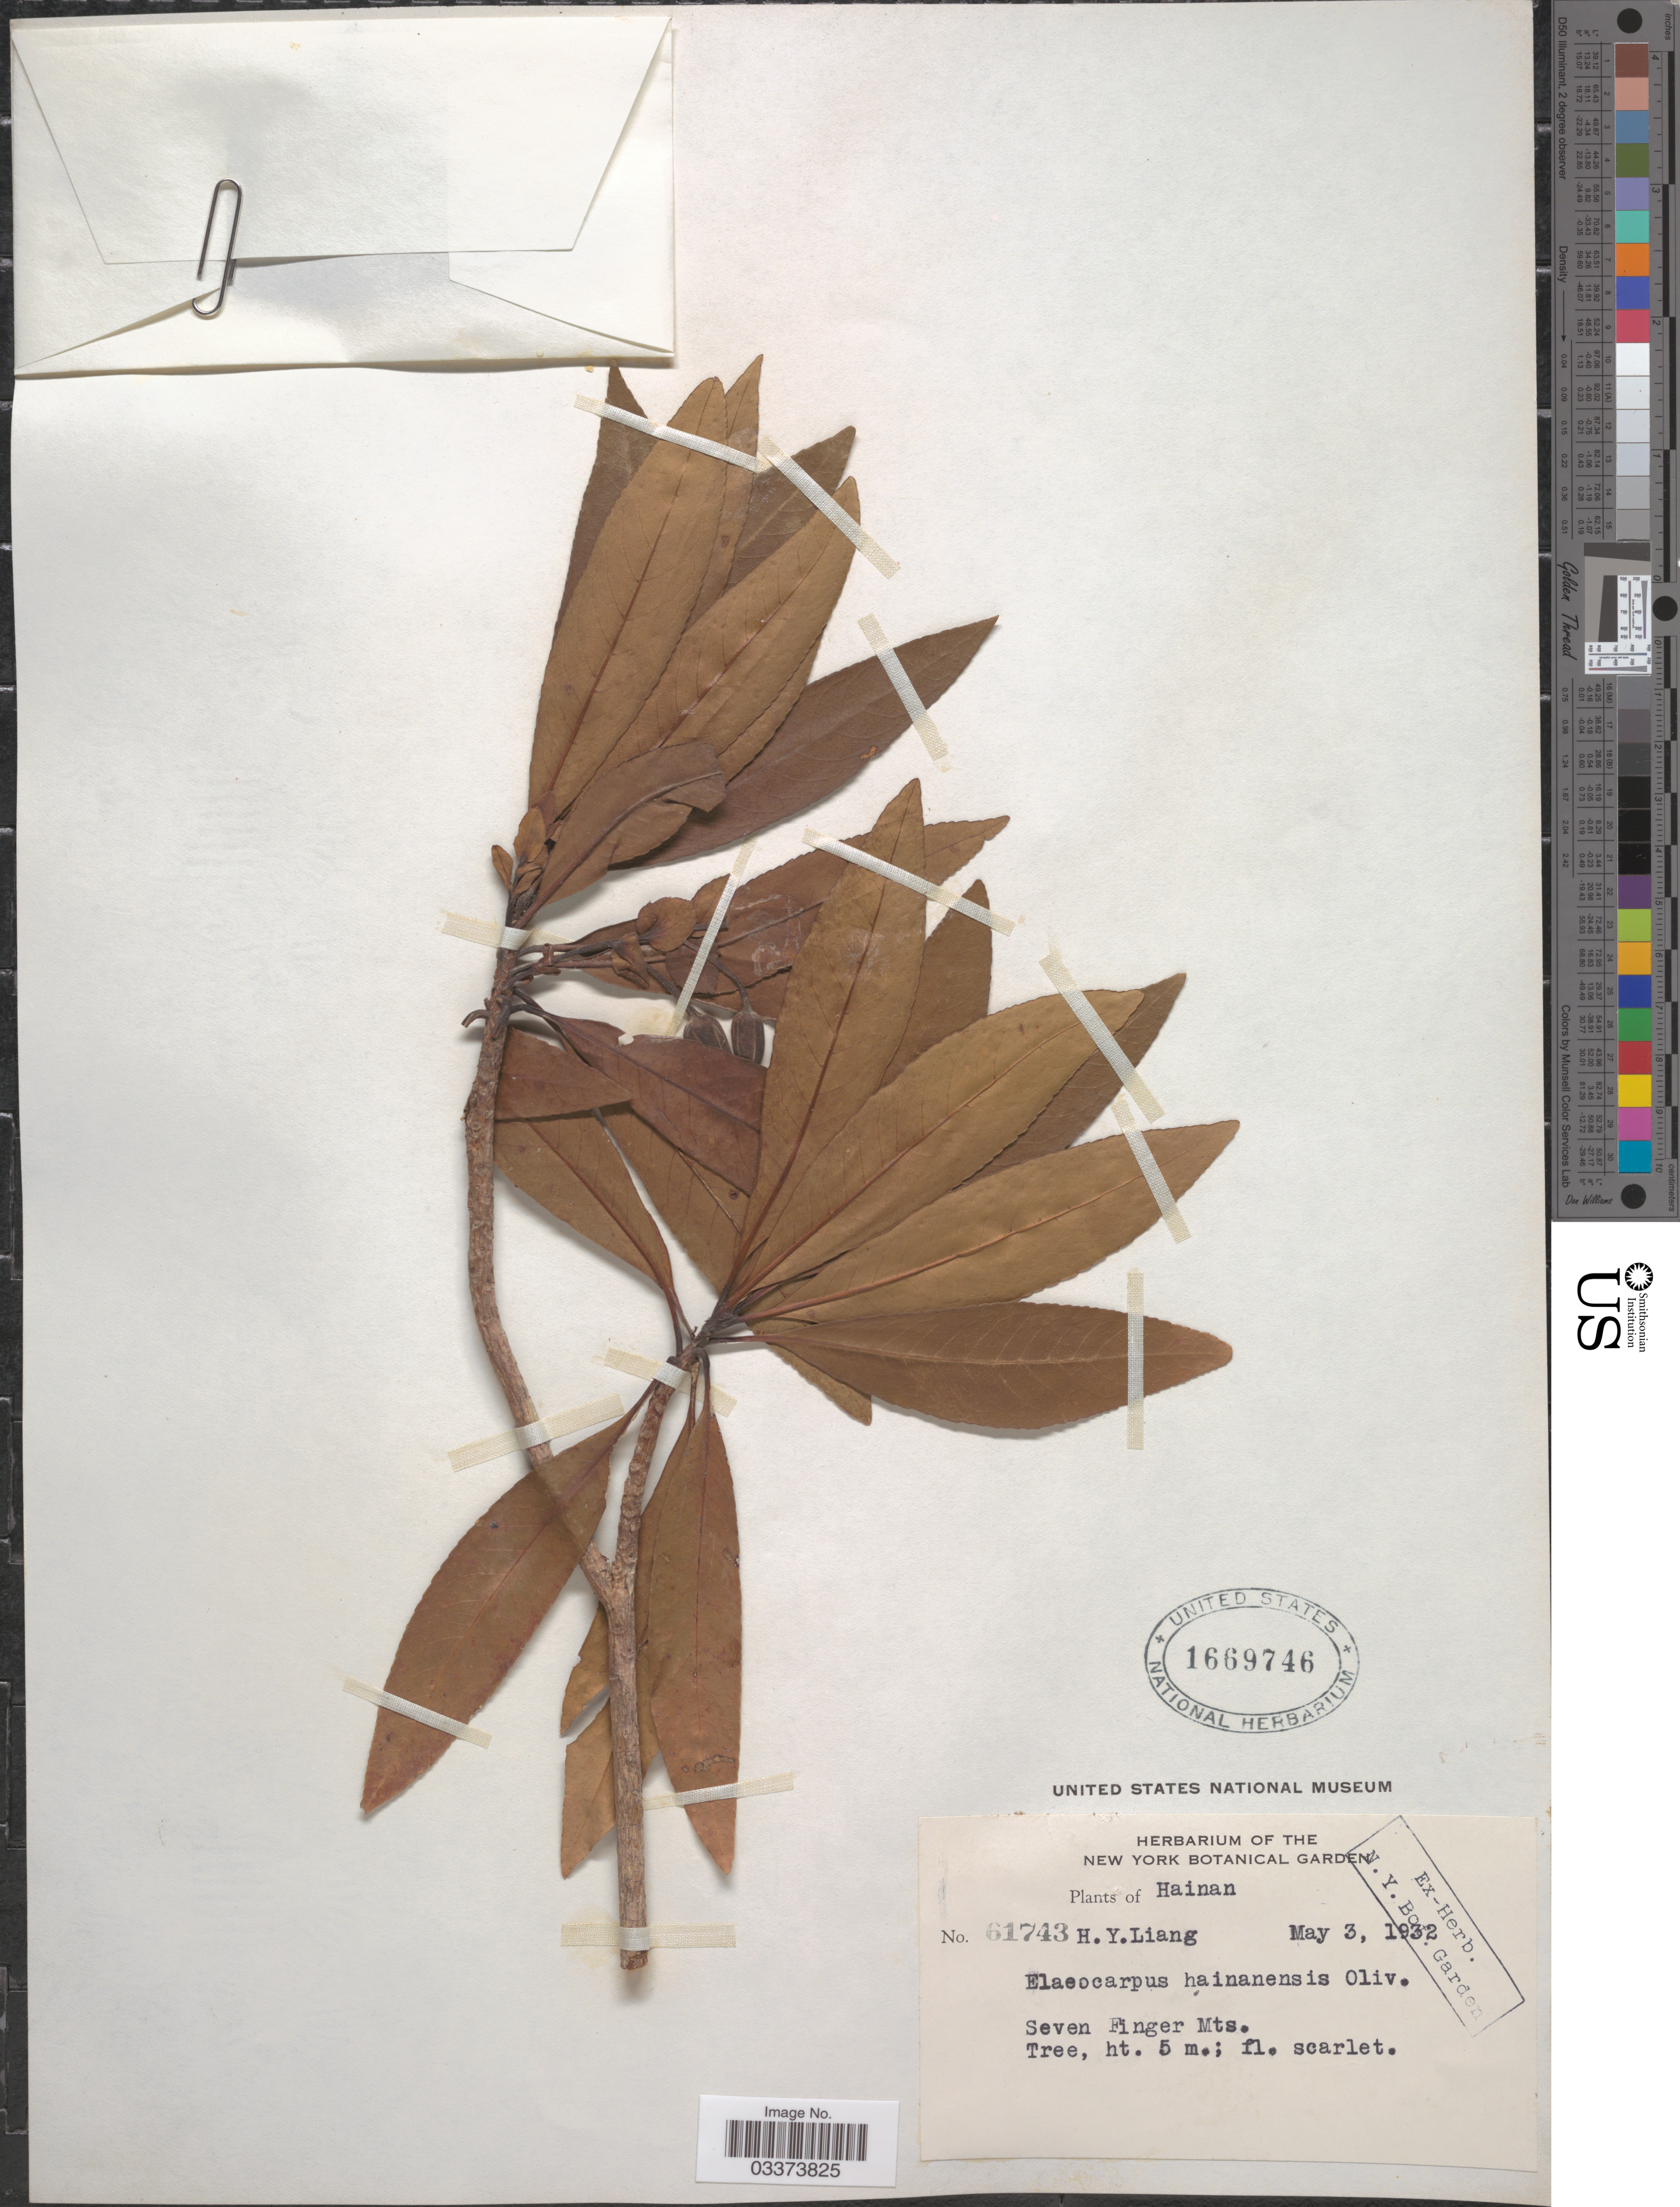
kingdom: Plantae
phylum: Tracheophyta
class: Magnoliopsida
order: Oxalidales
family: Elaeocarpaceae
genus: Elaeocarpus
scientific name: Elaeocarpus hainanensis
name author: Oliv.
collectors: H. Y. Liang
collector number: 61743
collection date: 1932-05-03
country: China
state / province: Hainan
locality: Seven Finger Mts.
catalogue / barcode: US 1669746